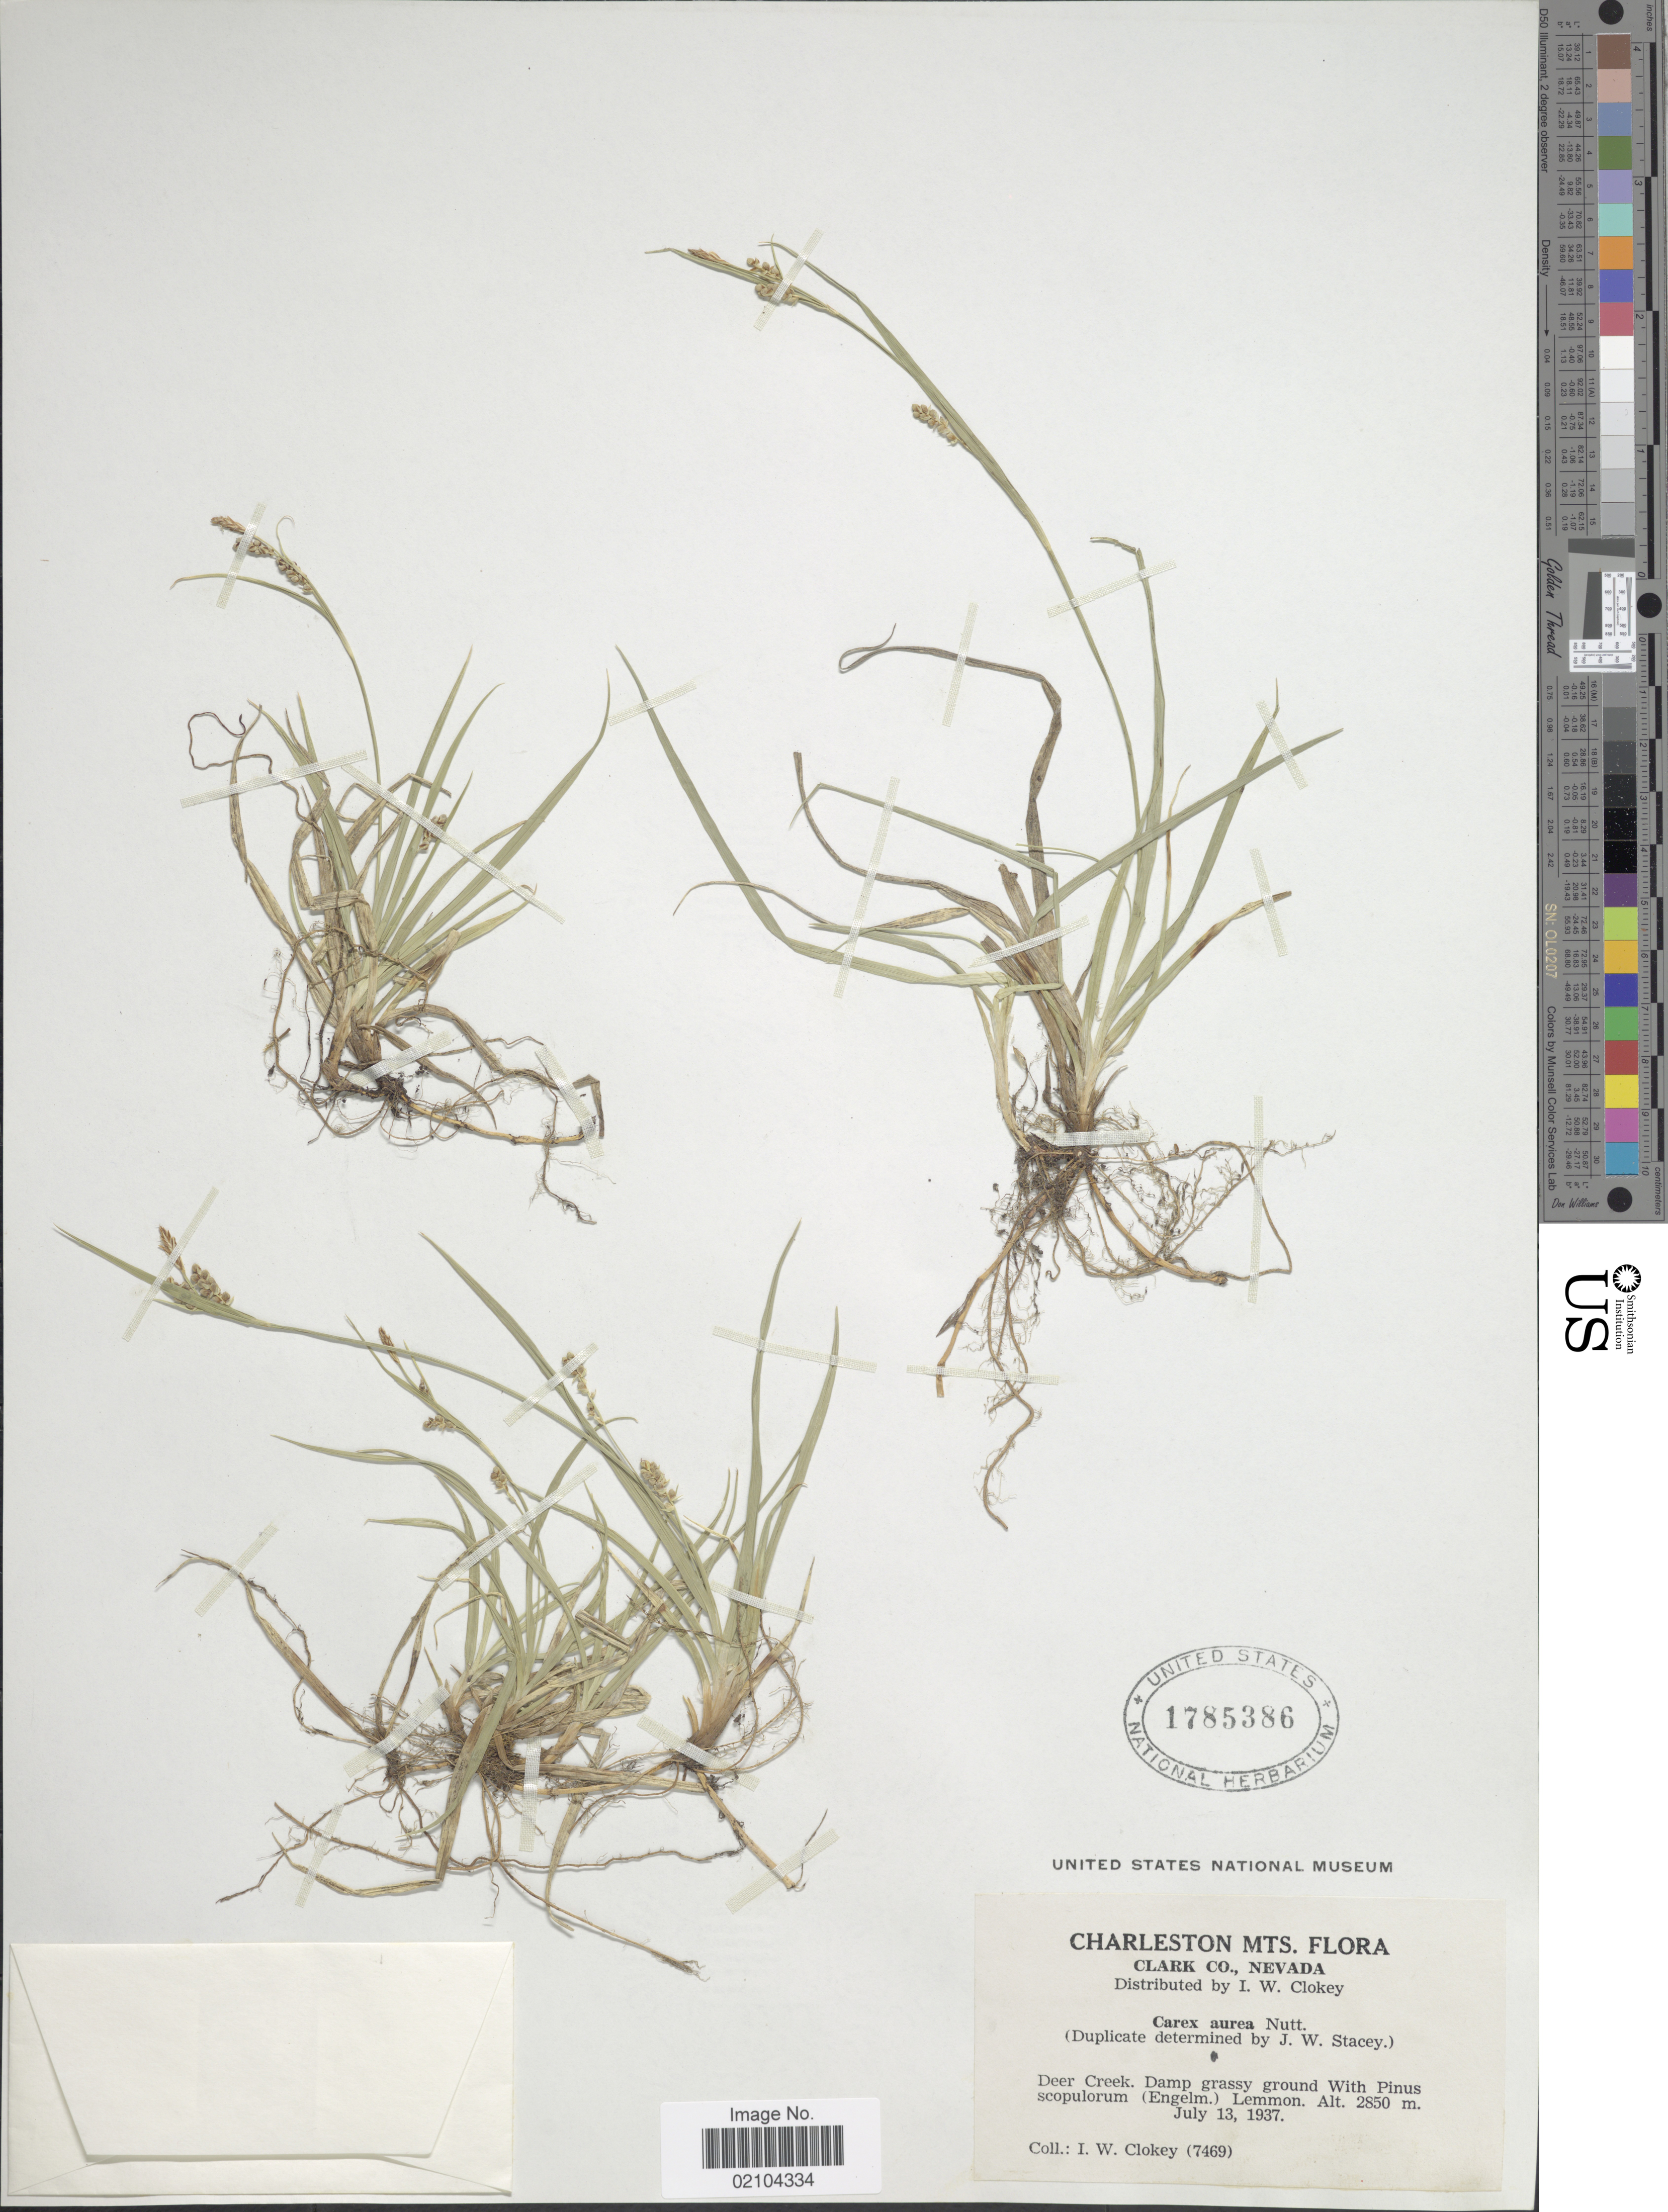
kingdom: Plantae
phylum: Tracheophyta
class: Liliopsida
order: Poales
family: Cyperaceae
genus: Carex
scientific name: Carex aurea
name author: Nutt.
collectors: I. W. Clokey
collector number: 7469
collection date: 1937-07-13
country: United States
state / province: Nevada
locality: Clark Co., Nevada. Deer Creek. Damp grassy ground. Lemmon.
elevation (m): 2850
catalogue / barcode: US 1785386